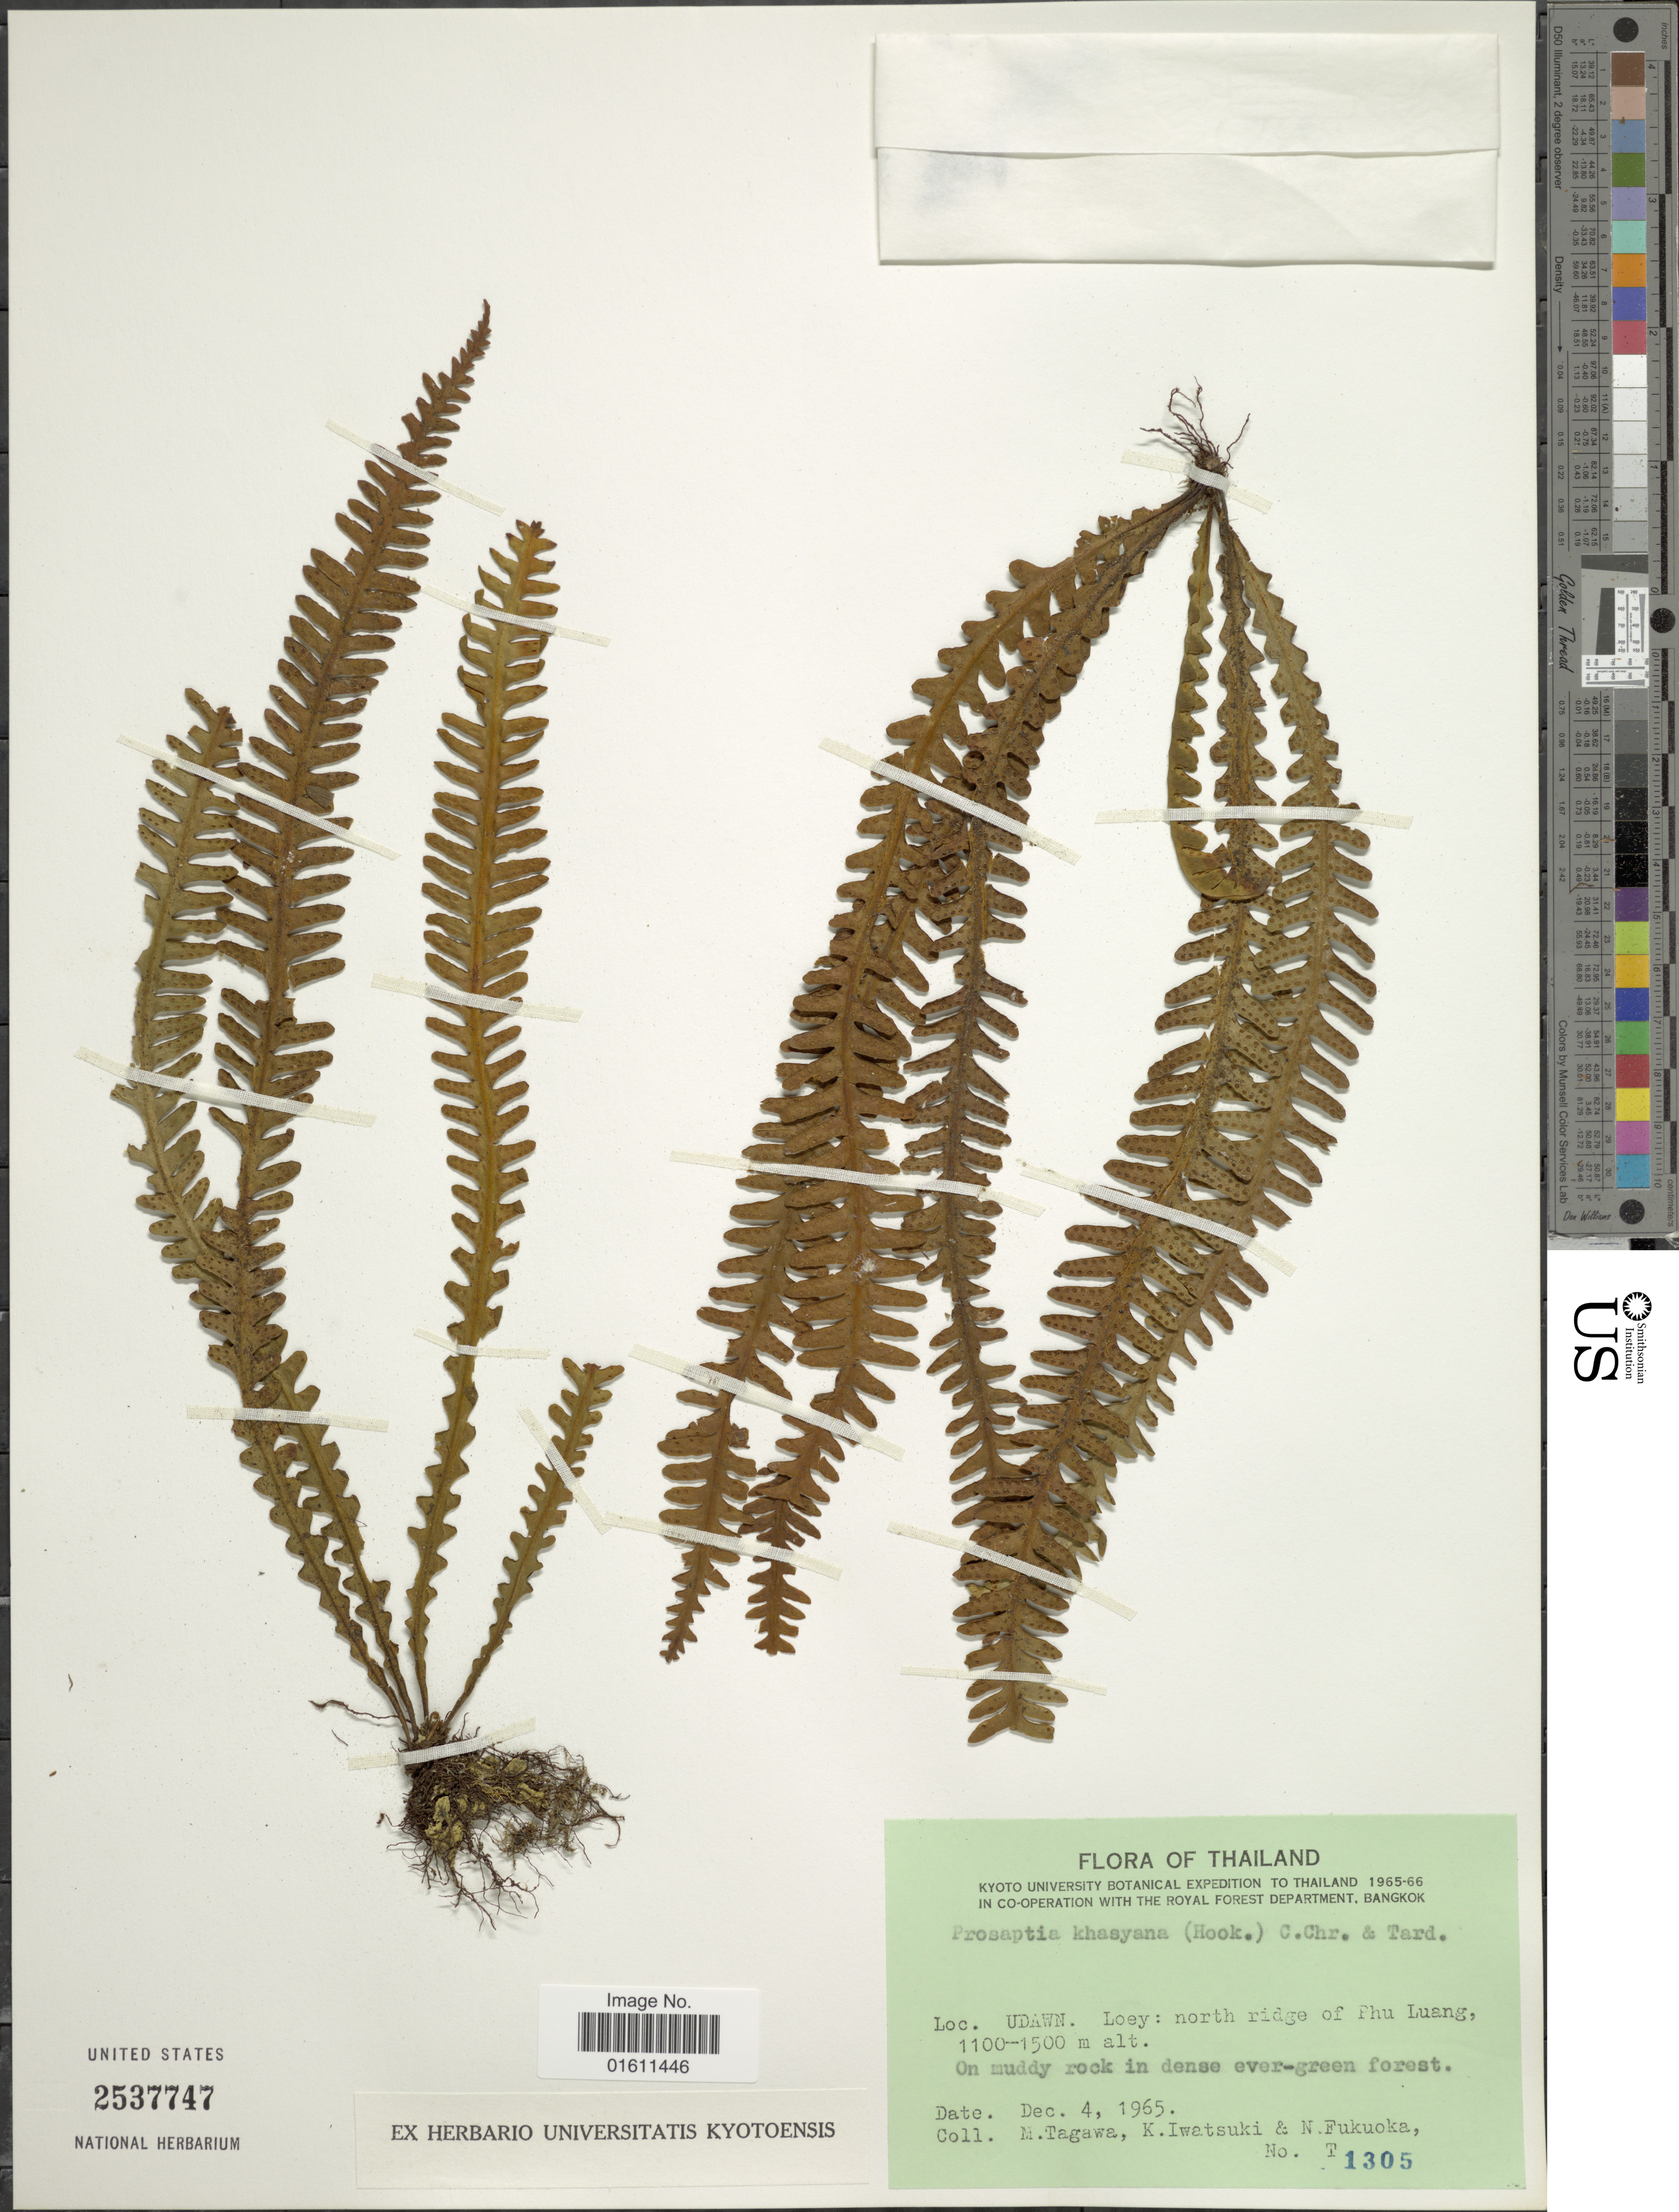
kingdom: Plantae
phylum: Tracheophyta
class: Polypodiopsida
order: Polypodiales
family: Polypodiaceae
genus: Prosaptia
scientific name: Prosaptia khasyana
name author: (Hook.) C. Chr. & Tardieu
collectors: M. Tagawa, K. Iwatsuki & N. Fukuoka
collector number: T1305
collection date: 1965-12-04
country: Thailand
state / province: Loei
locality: Thailand, Udawn, Loey: north ridge of Phu Luang.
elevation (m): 1100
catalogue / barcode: US 2537747